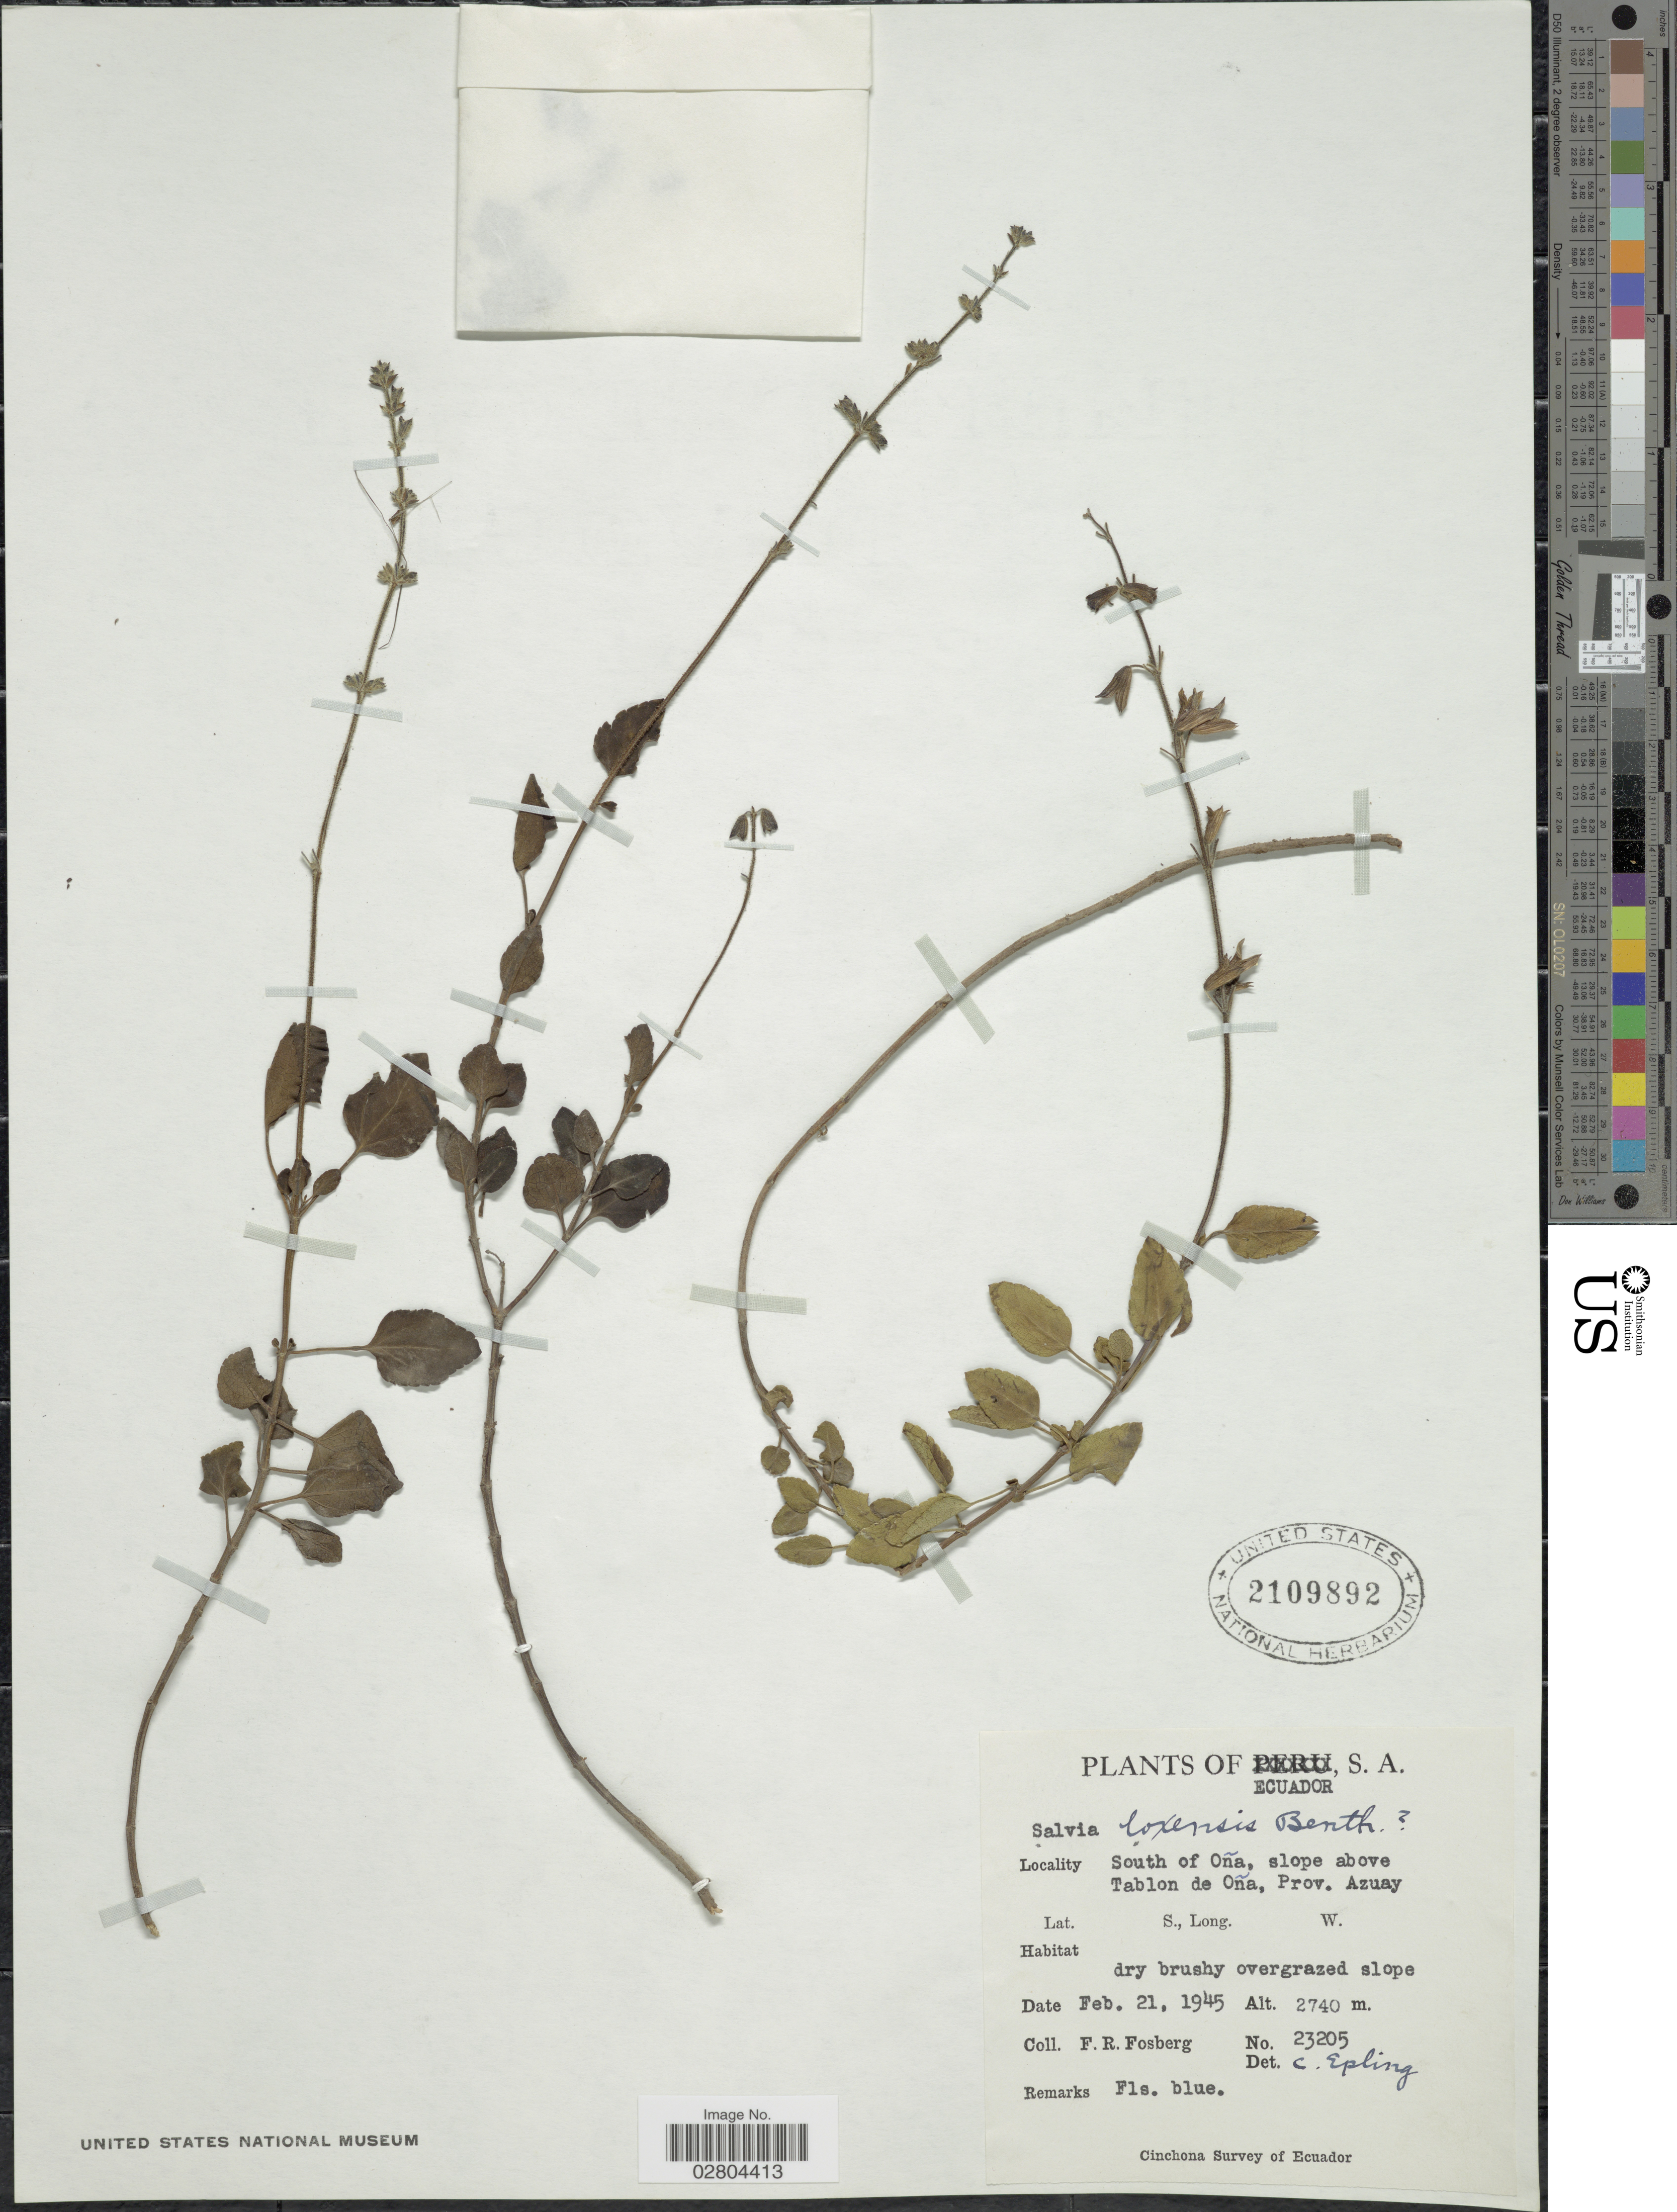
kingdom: Plantae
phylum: Tracheophyta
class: Magnoliopsida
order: Lamiales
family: Lamiaceae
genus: Salvia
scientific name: Salvia loxensis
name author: Benth.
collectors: F. R. Fosberg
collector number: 23205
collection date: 1945-02-21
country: Ecuador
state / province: Azuay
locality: South of Oña, slope above Tablon de Oña, Prov. Azuay.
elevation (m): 2740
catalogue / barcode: US 2109892